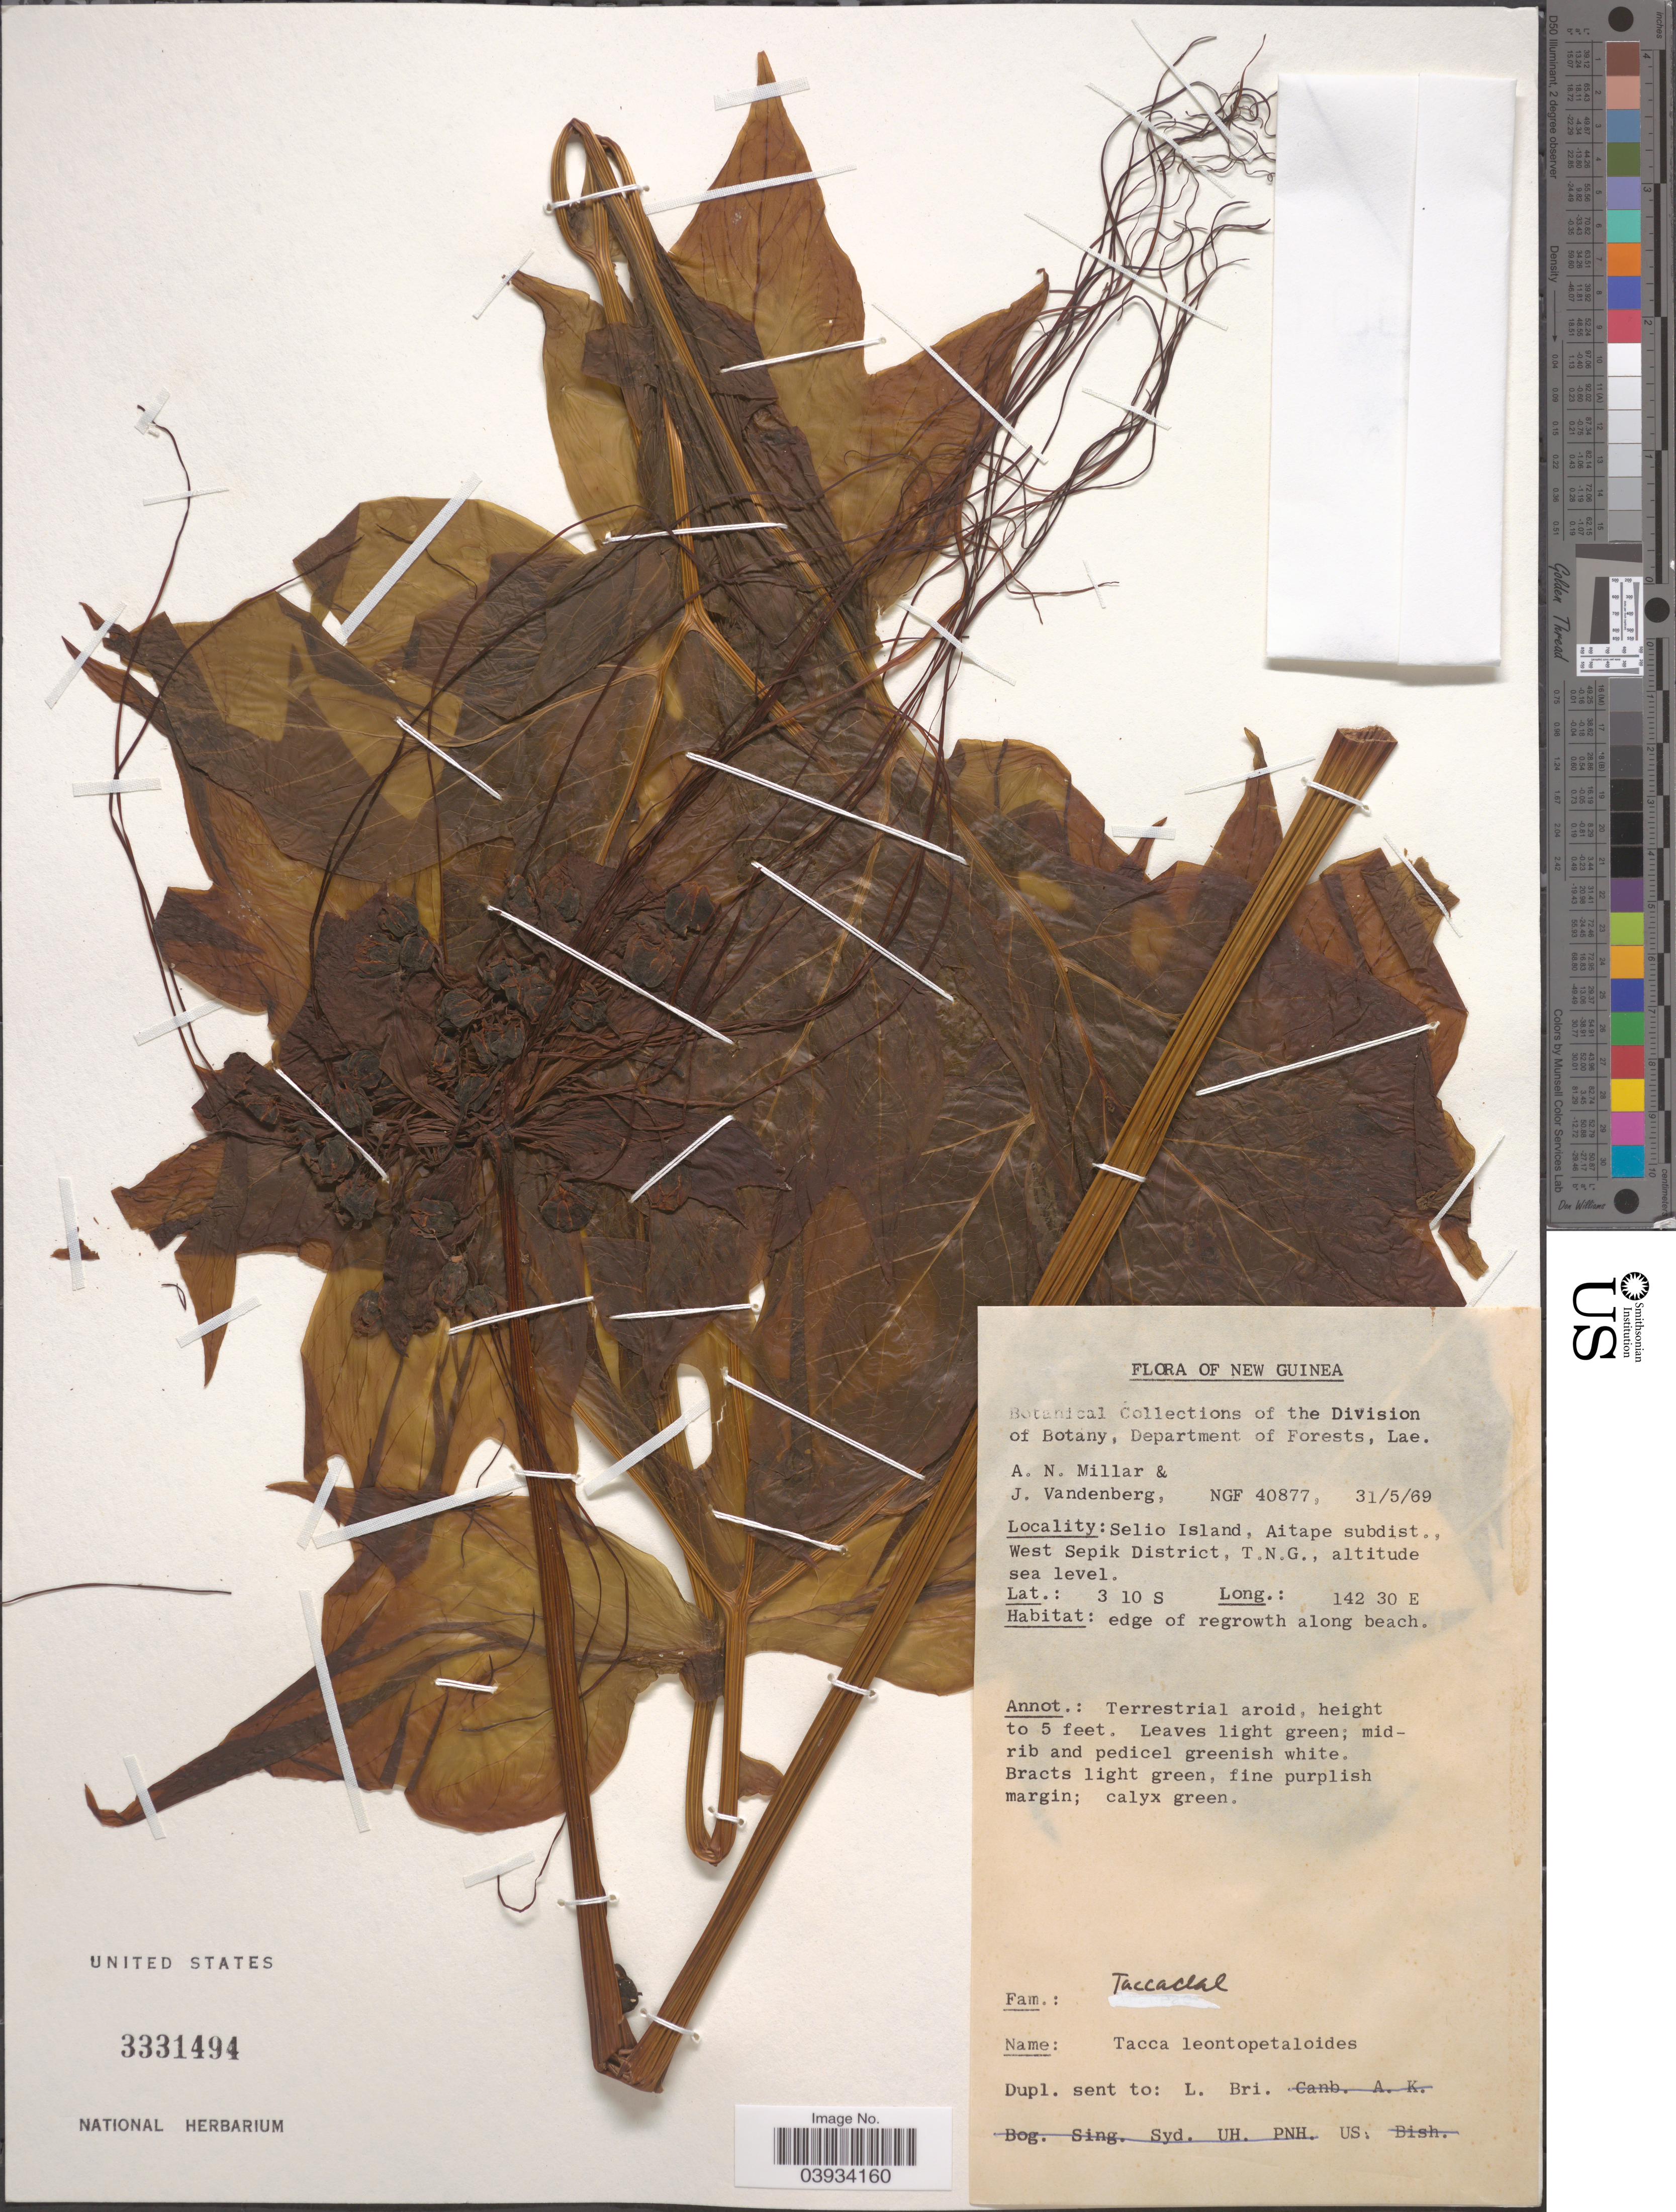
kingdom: Plantae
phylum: Tracheophyta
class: Liliopsida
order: Dioscoreales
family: Dioscoreaceae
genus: Tacca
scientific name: Tacca leontopetaloides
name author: (L.) Kuntze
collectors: A. Millar & J. Vandenberg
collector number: NGF40877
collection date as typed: Transcribed d/m/y: 31/5/69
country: Papua New Guinea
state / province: Sandaun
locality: New Guinea. Selio Island, Aitape subdist., West Sepik District, T.N.G.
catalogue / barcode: US 3331494